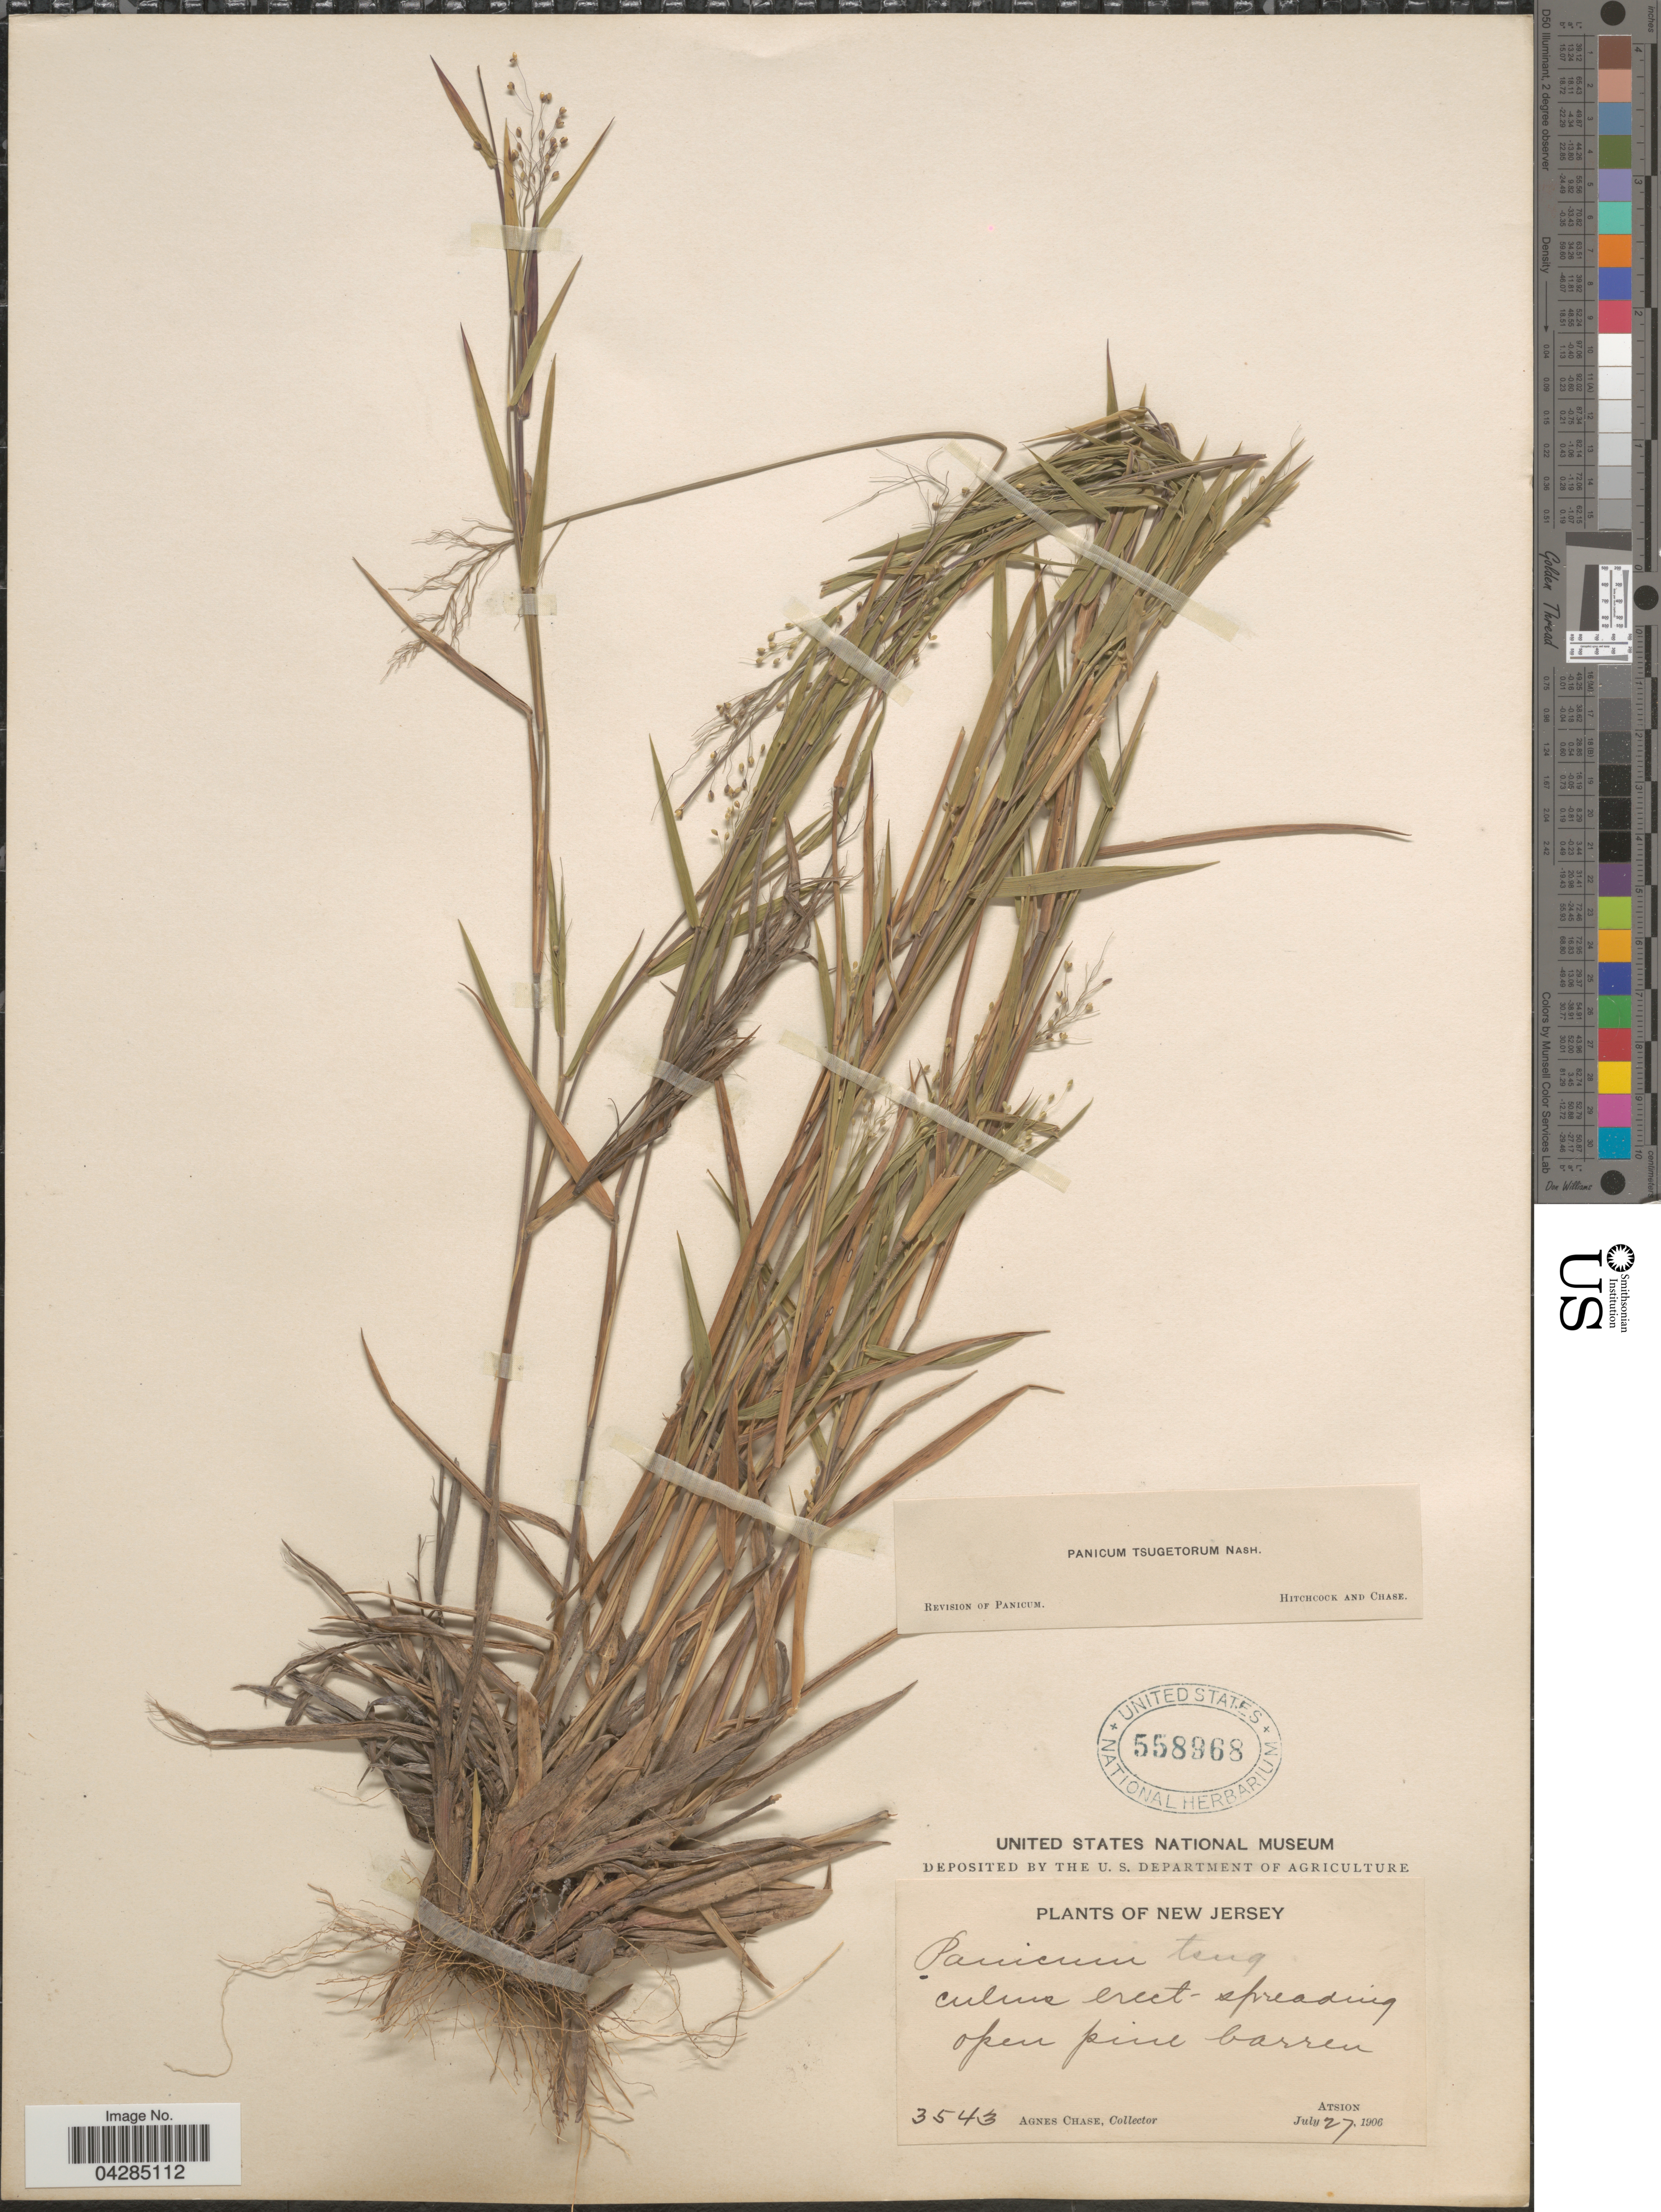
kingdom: Plantae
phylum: Tracheophyta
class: Liliopsida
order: Poales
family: Poaceae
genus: Dichanthelium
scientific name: Dichanthelium portoricense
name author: (Desv. ex Ham.) B.F. Hansen & Wunderlin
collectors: A. Chase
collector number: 3543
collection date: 1906-07-27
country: United States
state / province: New Jersey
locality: Atsion.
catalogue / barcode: US 558968